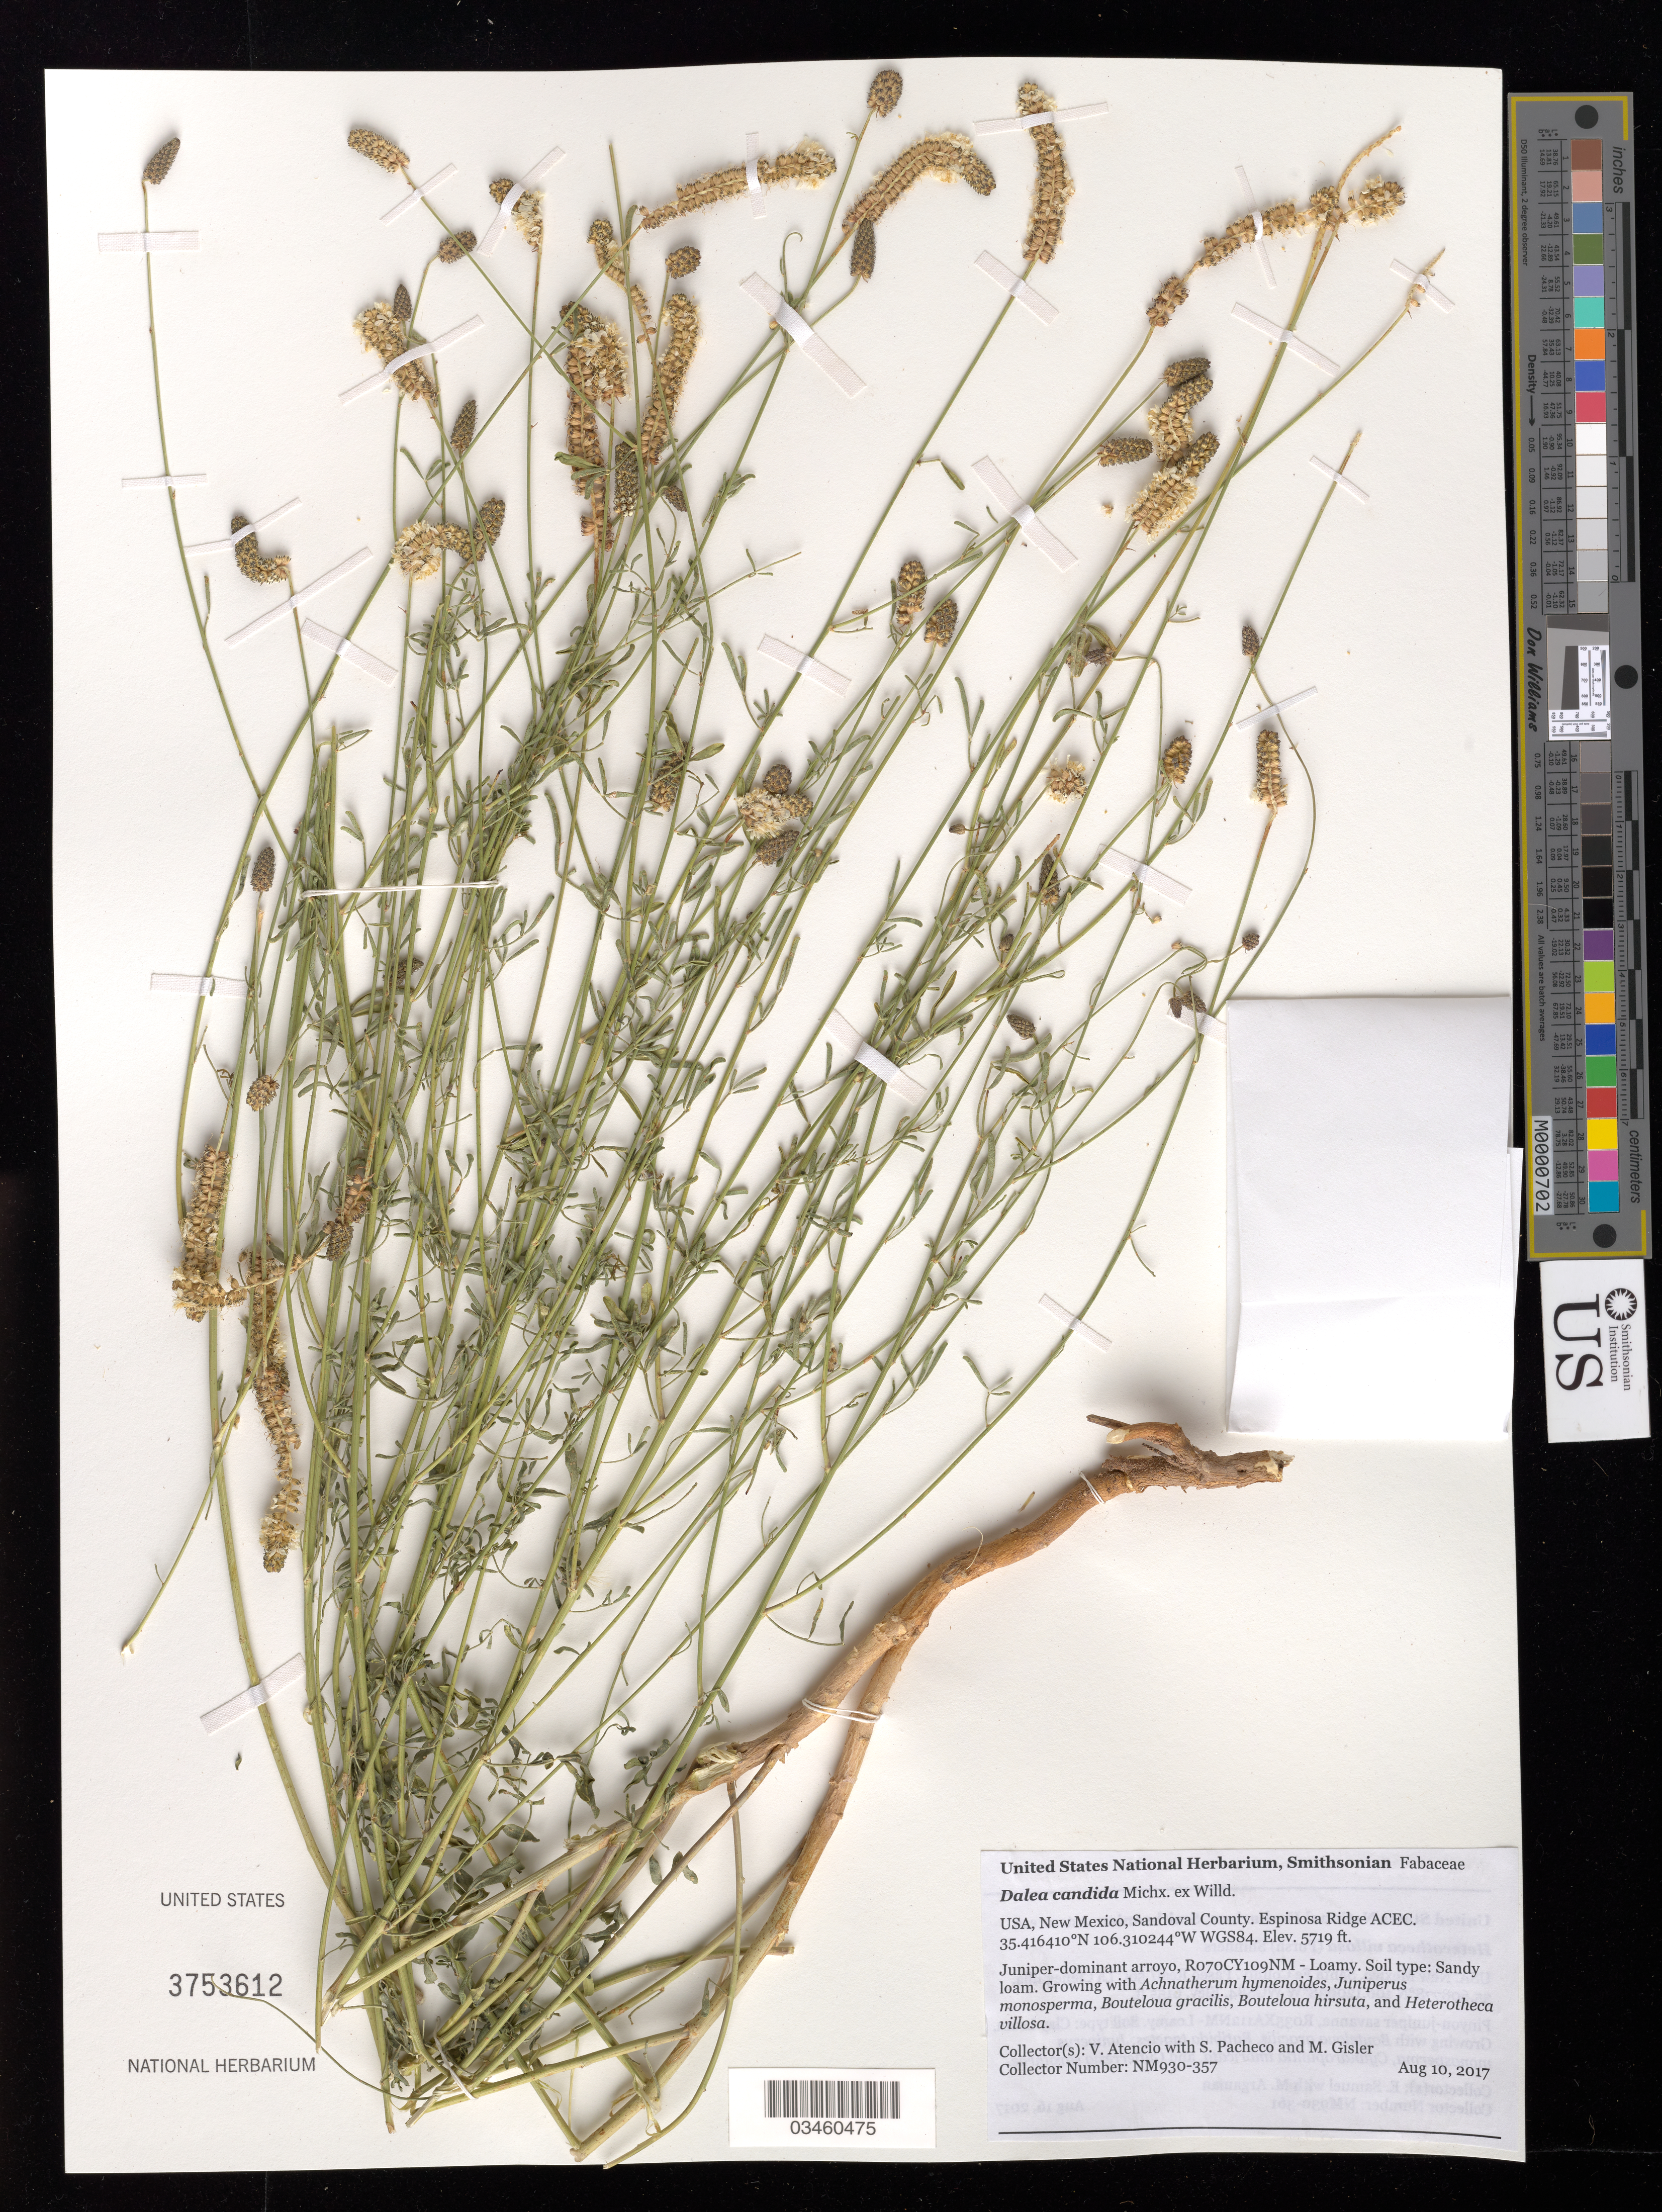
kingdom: Plantae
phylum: Tracheophyta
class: Magnoliopsida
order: Fabales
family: Fabaceae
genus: Dalea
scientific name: Dalea candida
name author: Michx. ex Willd.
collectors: V. Atencio, S. Pacheco & M. Gisler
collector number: NM930-357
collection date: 2017-08-10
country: United States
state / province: New Mexico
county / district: Sandoval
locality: BLM, Espinosa Ridge ACEC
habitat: R070CY109NM - Loamy. Sandy loam. Juniper-dominant arroyo.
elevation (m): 1743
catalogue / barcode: US 3753612